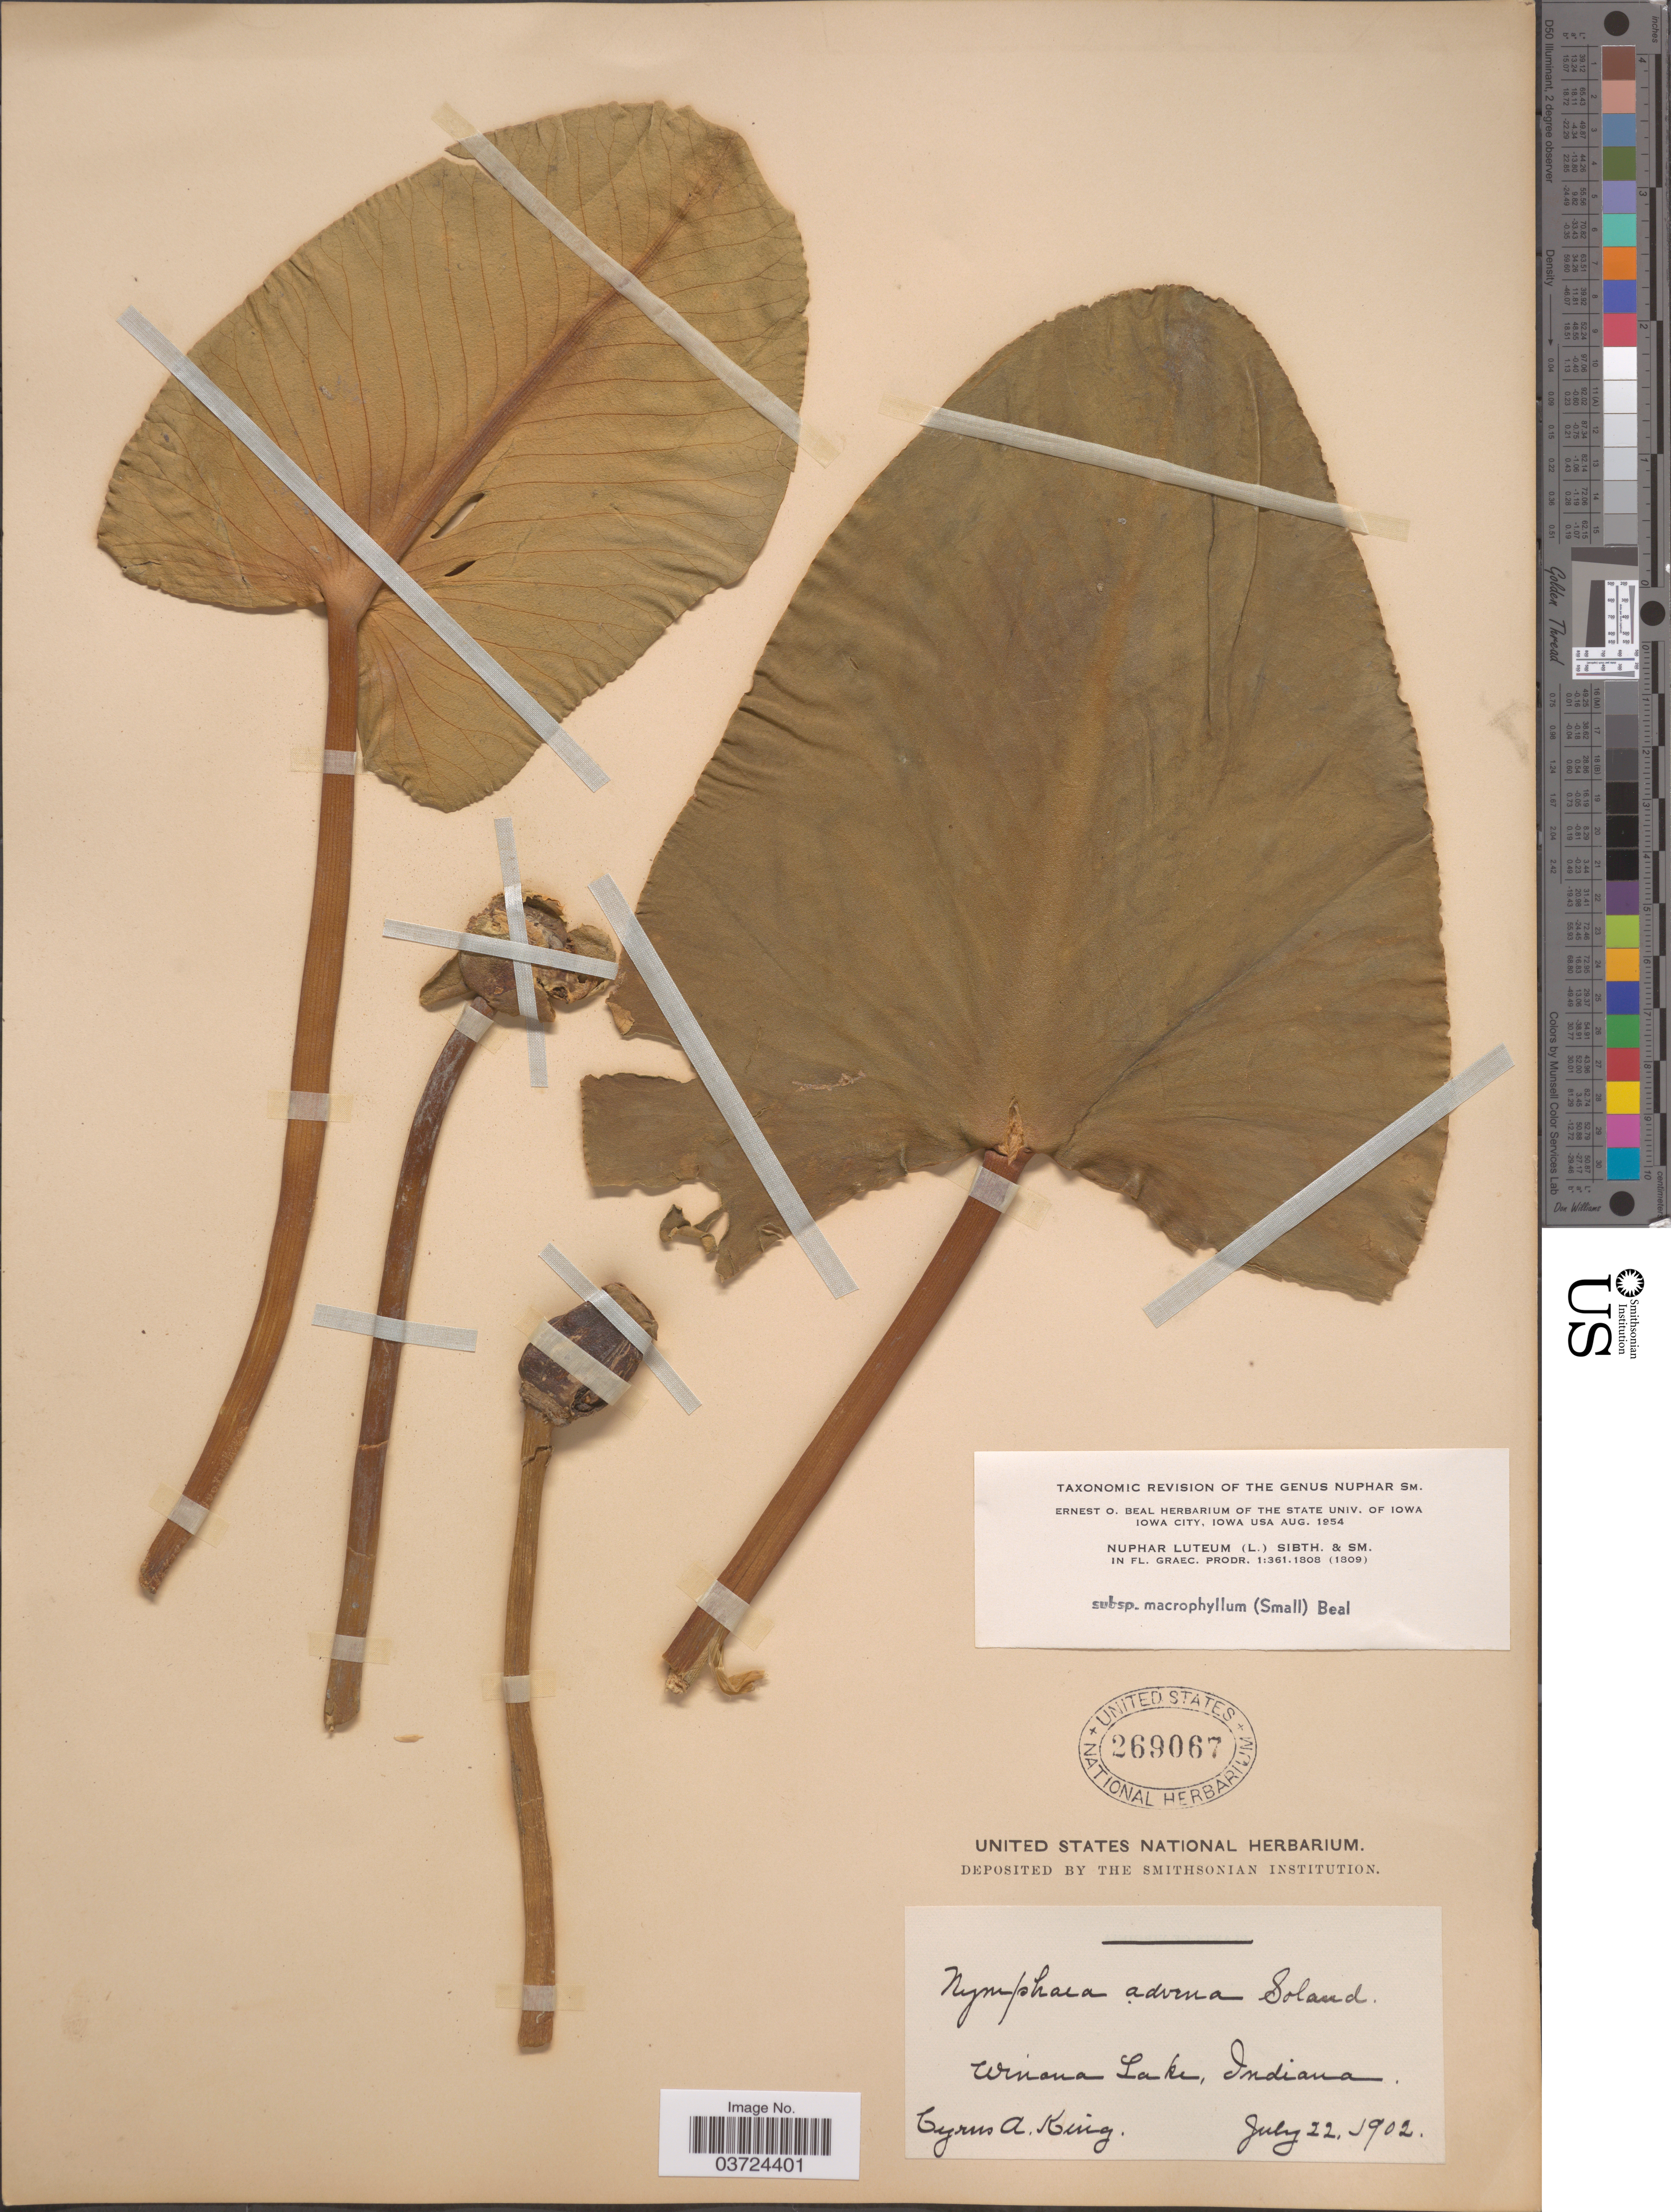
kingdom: Plantae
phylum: Tracheophyta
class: Magnoliopsida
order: Nymphaeales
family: Nymphaeaceae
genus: Nuphar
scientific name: Nuphar advena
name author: (Aiton) W.T. Aiton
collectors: C. King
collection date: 1902-07-22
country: United States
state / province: Indiana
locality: Winona Lake.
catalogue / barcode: US 269067